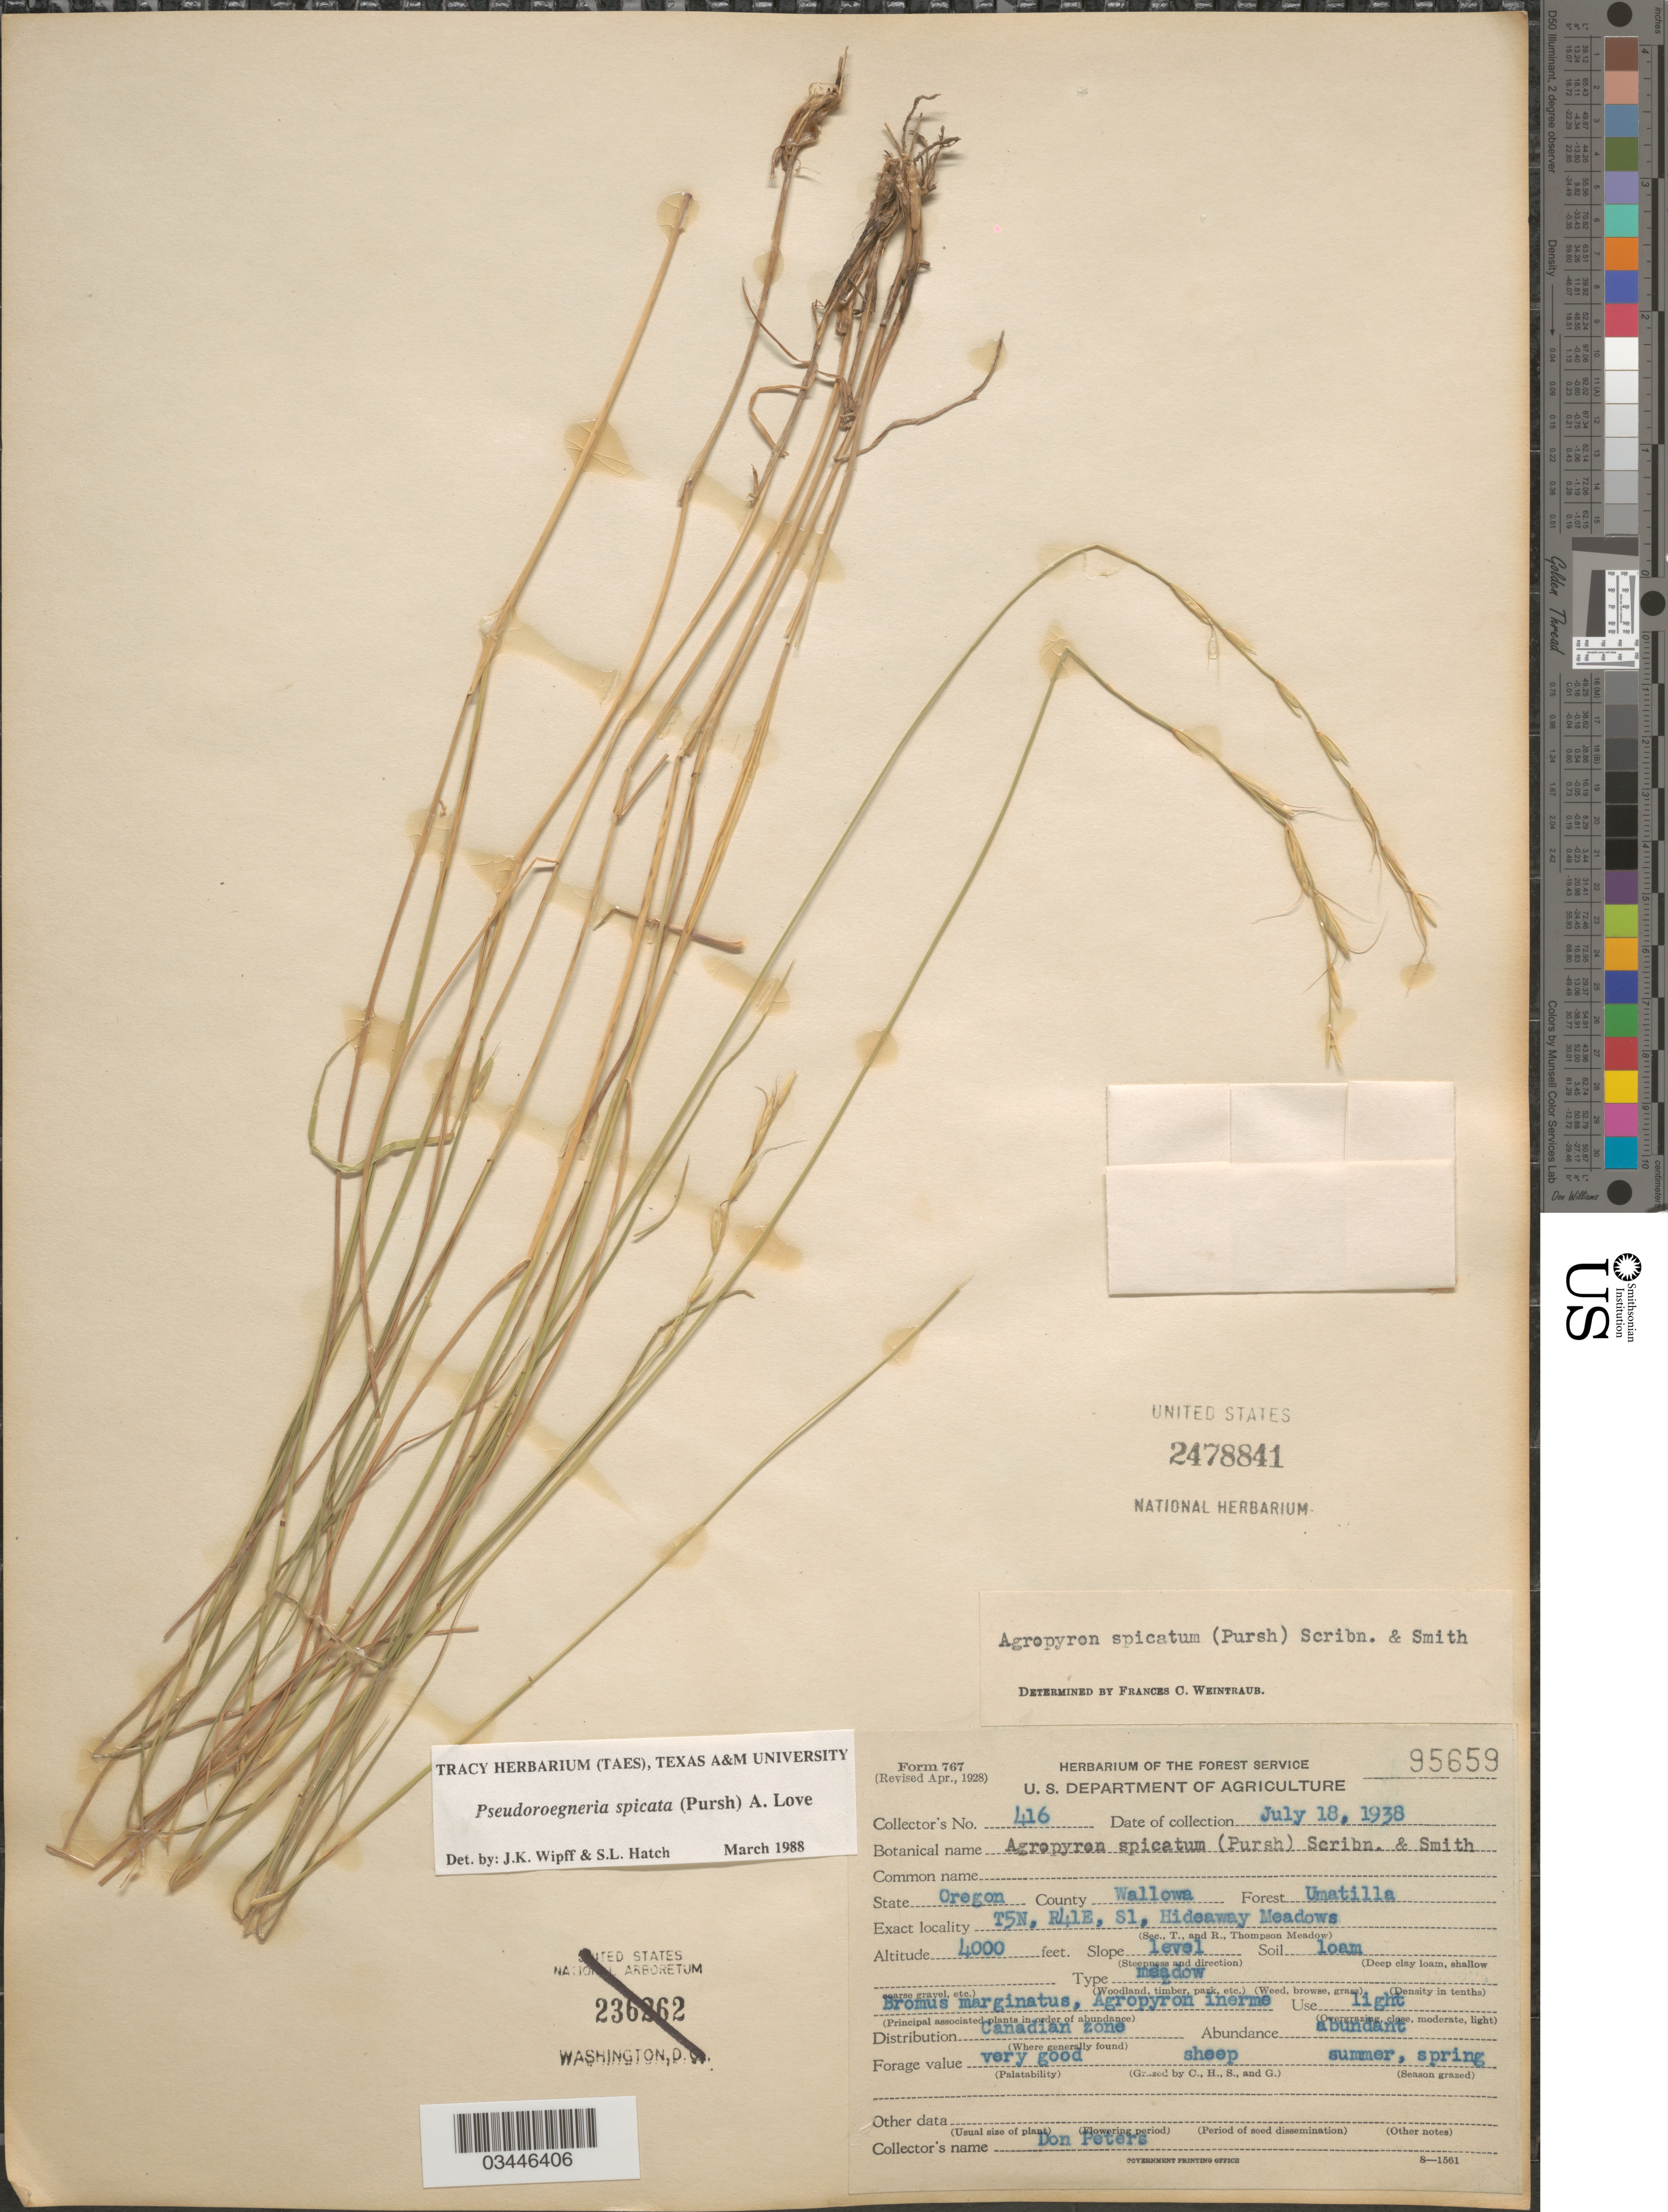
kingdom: Plantae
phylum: Tracheophyta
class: Liliopsida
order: Poales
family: Poaceae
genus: Pseudoroegneria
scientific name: Pseudoroegneria spicata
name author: (Pursh) Á. Löve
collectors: D. Peters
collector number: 416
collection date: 1938-07-18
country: United States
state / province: Oregon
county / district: Wallowa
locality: County Wallowa. Forest Umatilla. T5N, R41E, S1, Hideaway Meadows.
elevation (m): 1219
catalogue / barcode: US 2478841